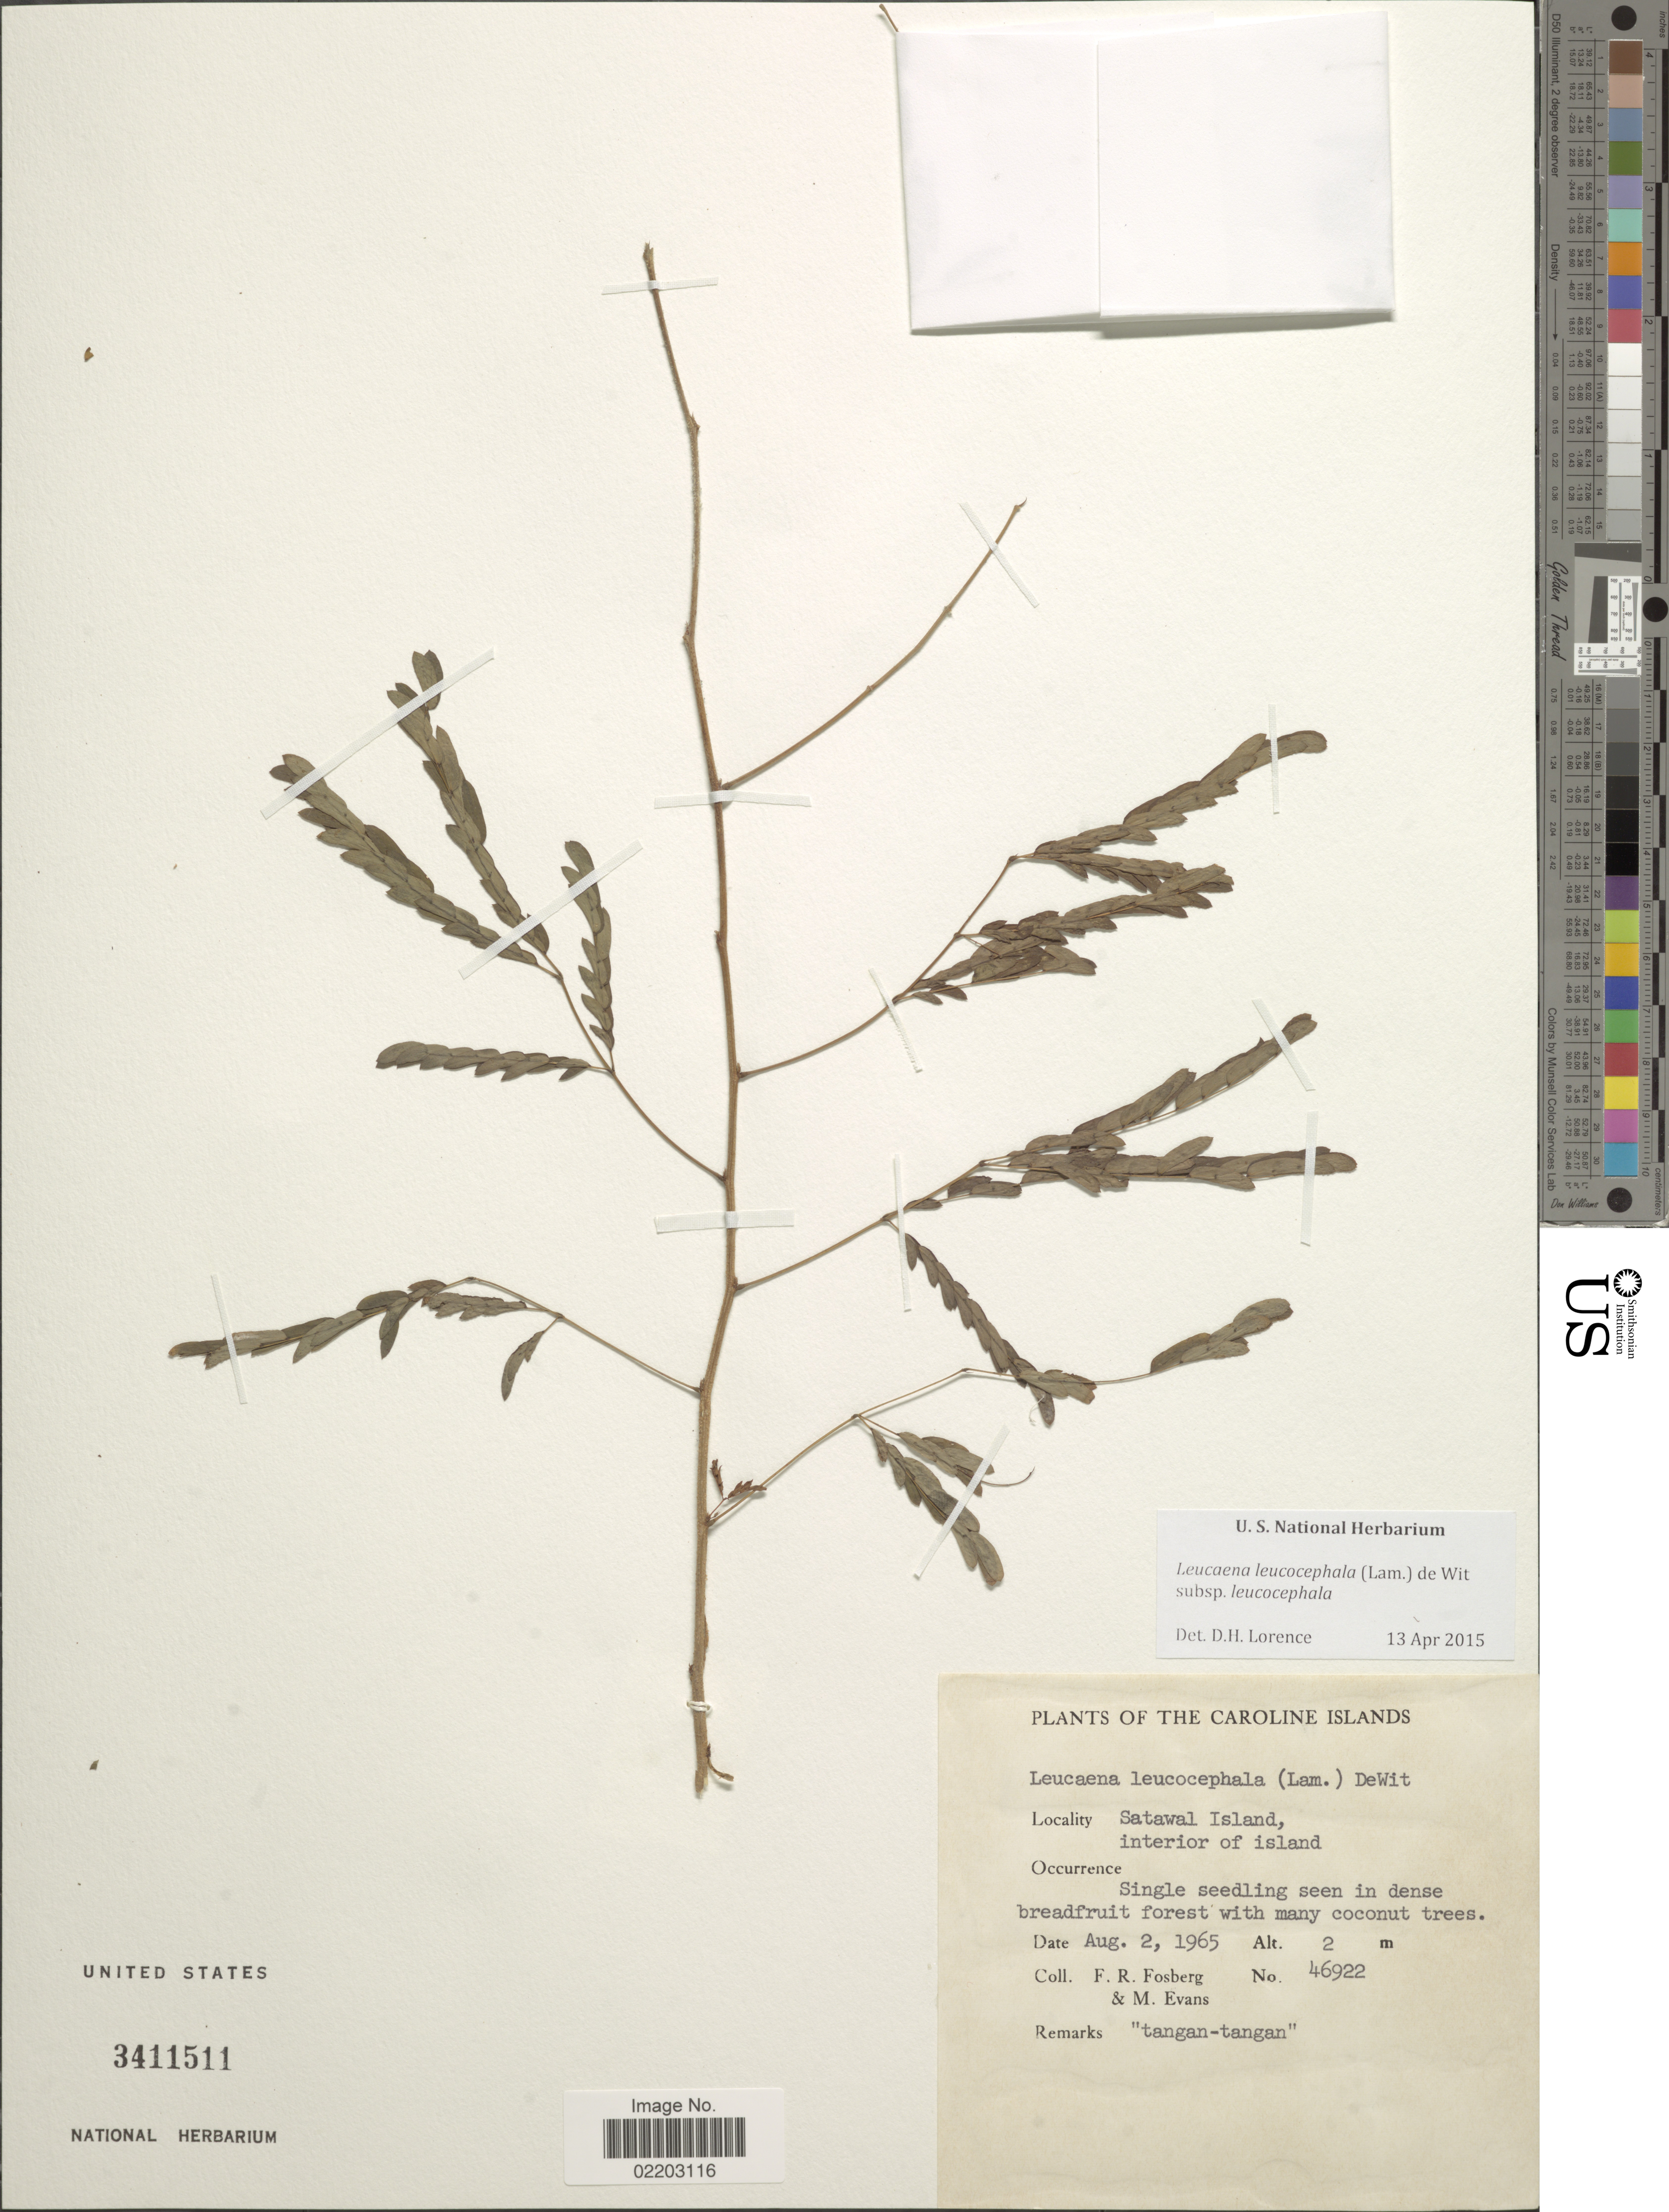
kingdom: Plantae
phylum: Tracheophyta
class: Magnoliopsida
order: Fabales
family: Fabaceae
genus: Leucaena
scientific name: Leucaena leucocephala subsp. leucocephala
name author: (Lam.) de Wit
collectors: F. R. Fosberg & M. Evans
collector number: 46922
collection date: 1965-08-02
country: Micronesia, Federated States of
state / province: Yap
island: Satawal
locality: Caroline Islands, Satawal Island, interior of Island.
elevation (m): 2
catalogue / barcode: US 3411511